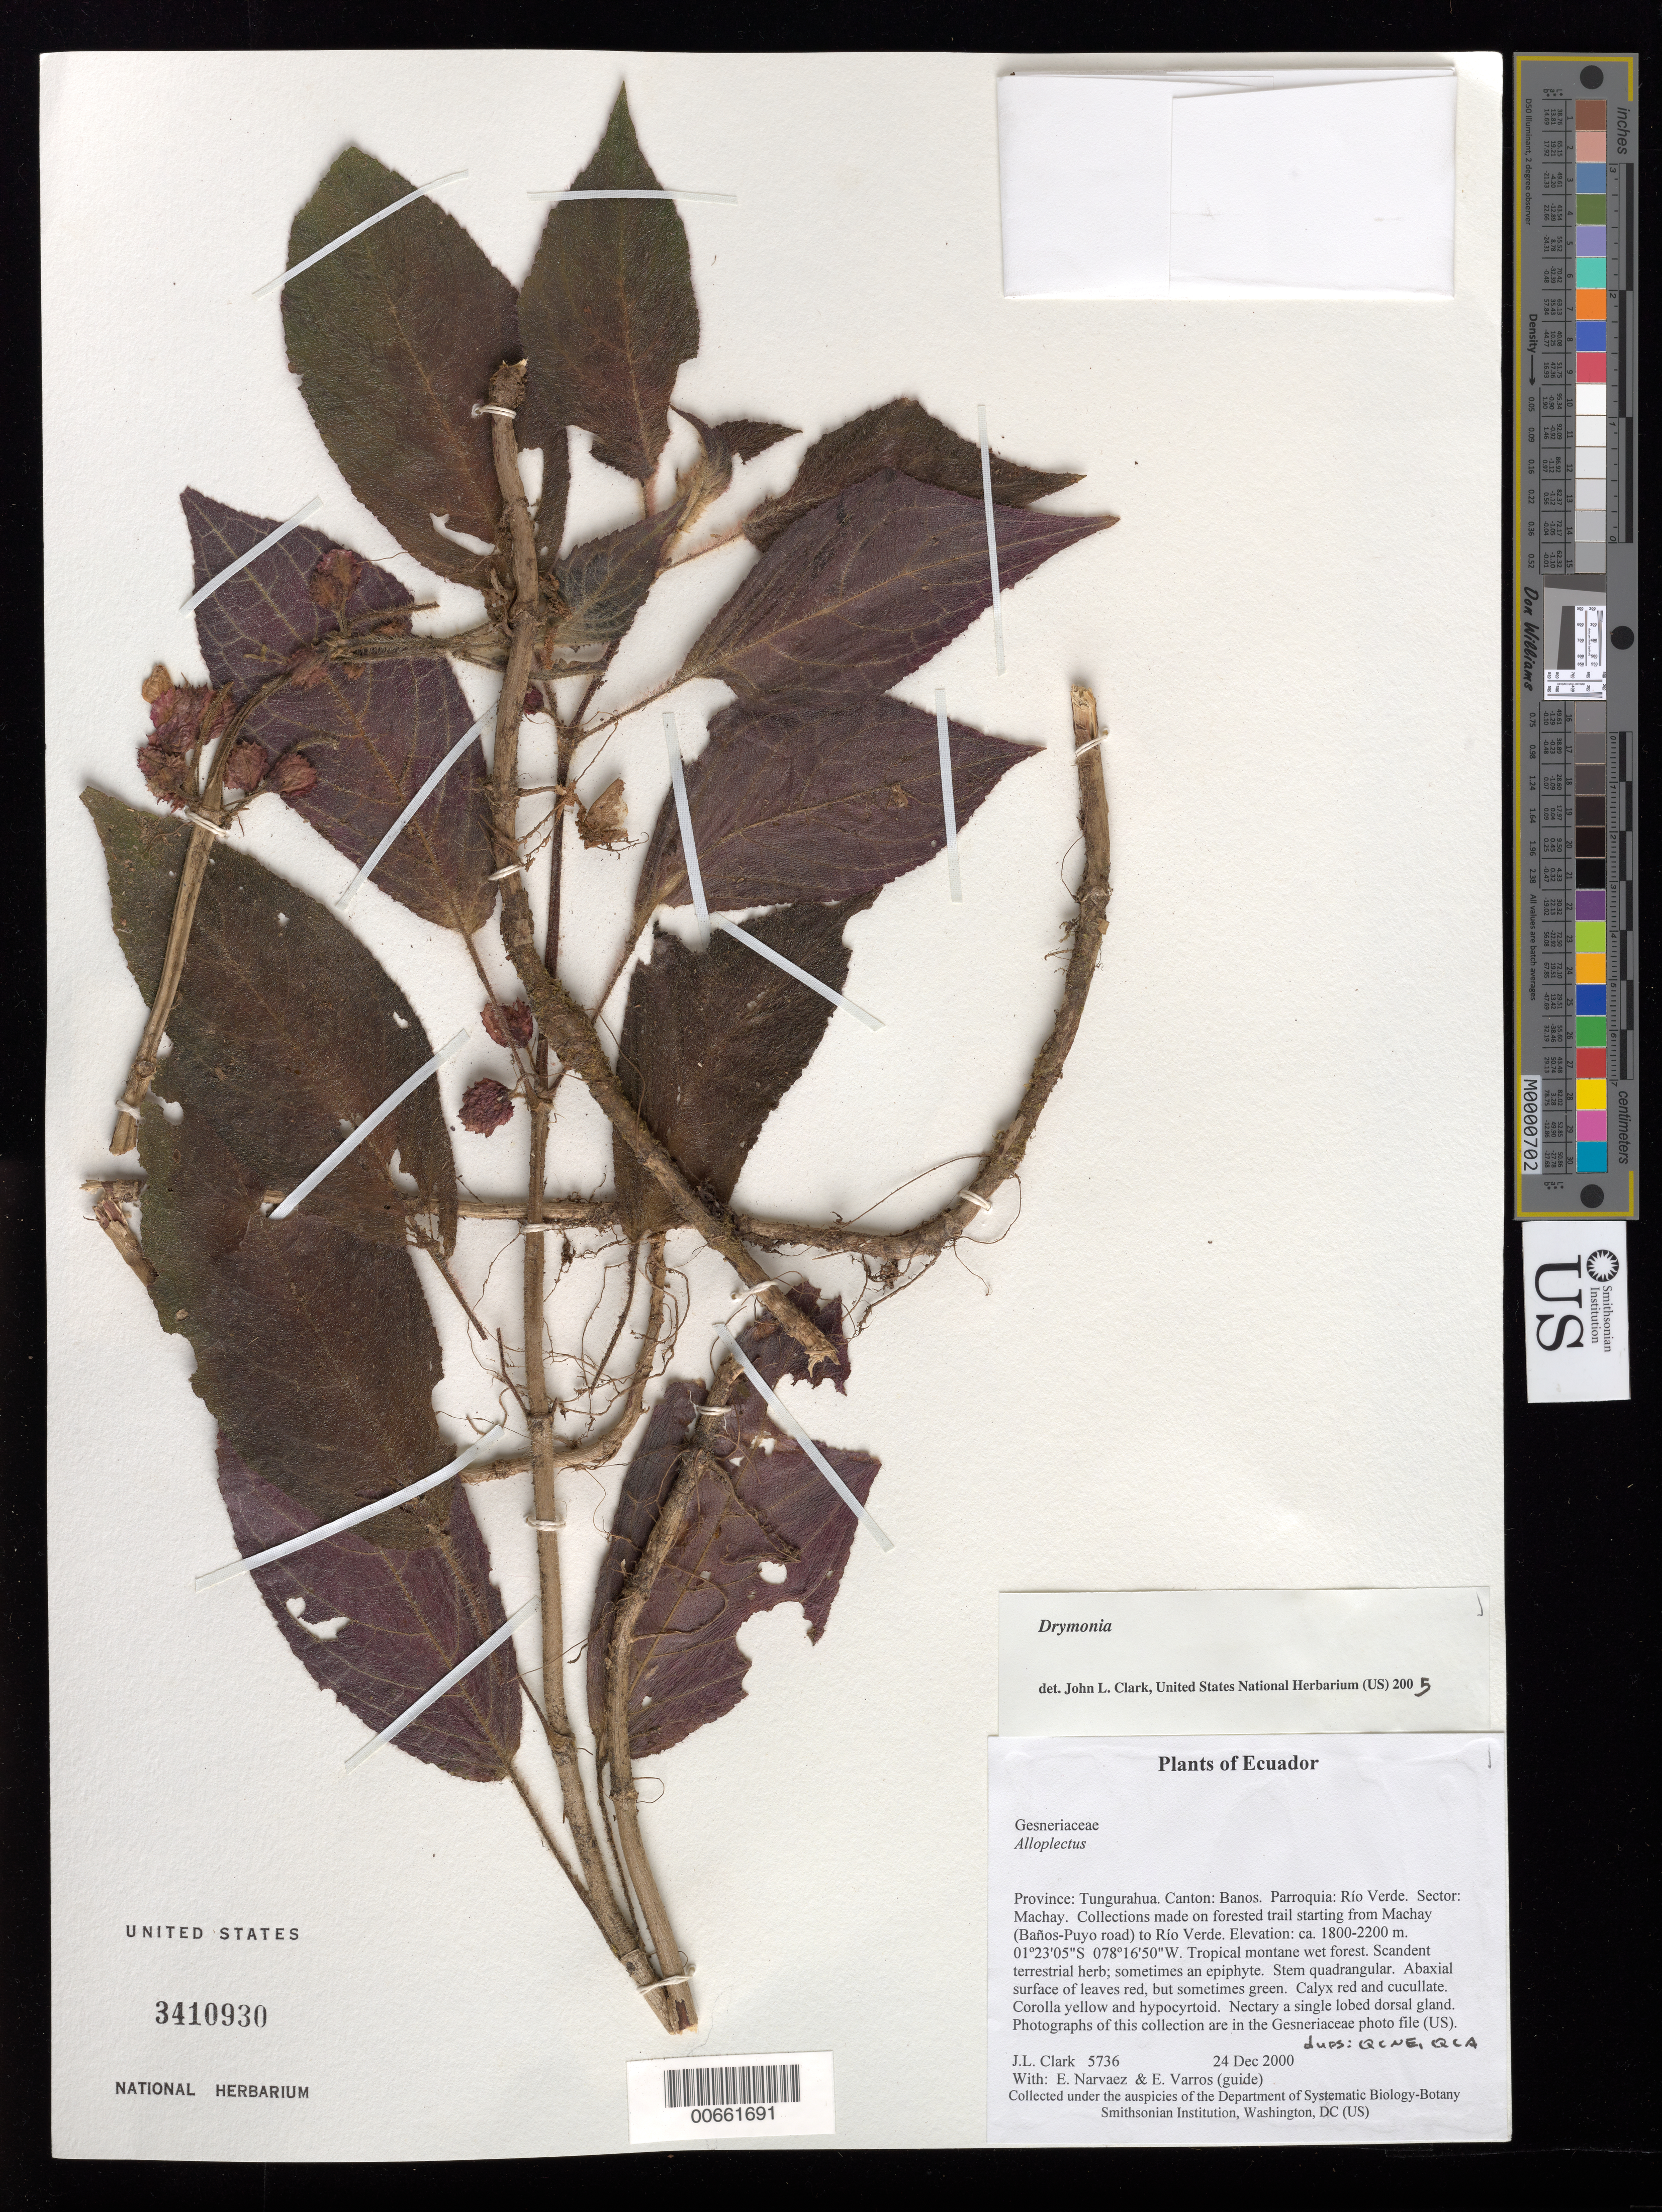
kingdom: Plantae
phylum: Tracheophyta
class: Magnoliopsida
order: Lamiales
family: Gesneriaceae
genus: Drymonia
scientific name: Drymonia sp.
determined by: Clark, J. L., (SEL), The Marie Selby Botanical Garden (UNITED STATES)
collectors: J. L. Clark, E. Narváez & E. Varros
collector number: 5736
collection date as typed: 24 Dec 2000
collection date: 2000-12-24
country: Ecuador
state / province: Tungurahua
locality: Cantón: Banos. Parroquia: Río Verde. Sector: Machay. Collections made on forested trail starting from Machay (Baños-Puyo road) to Río Verde.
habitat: Tropical montane wet forest.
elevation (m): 1800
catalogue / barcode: US 3410930